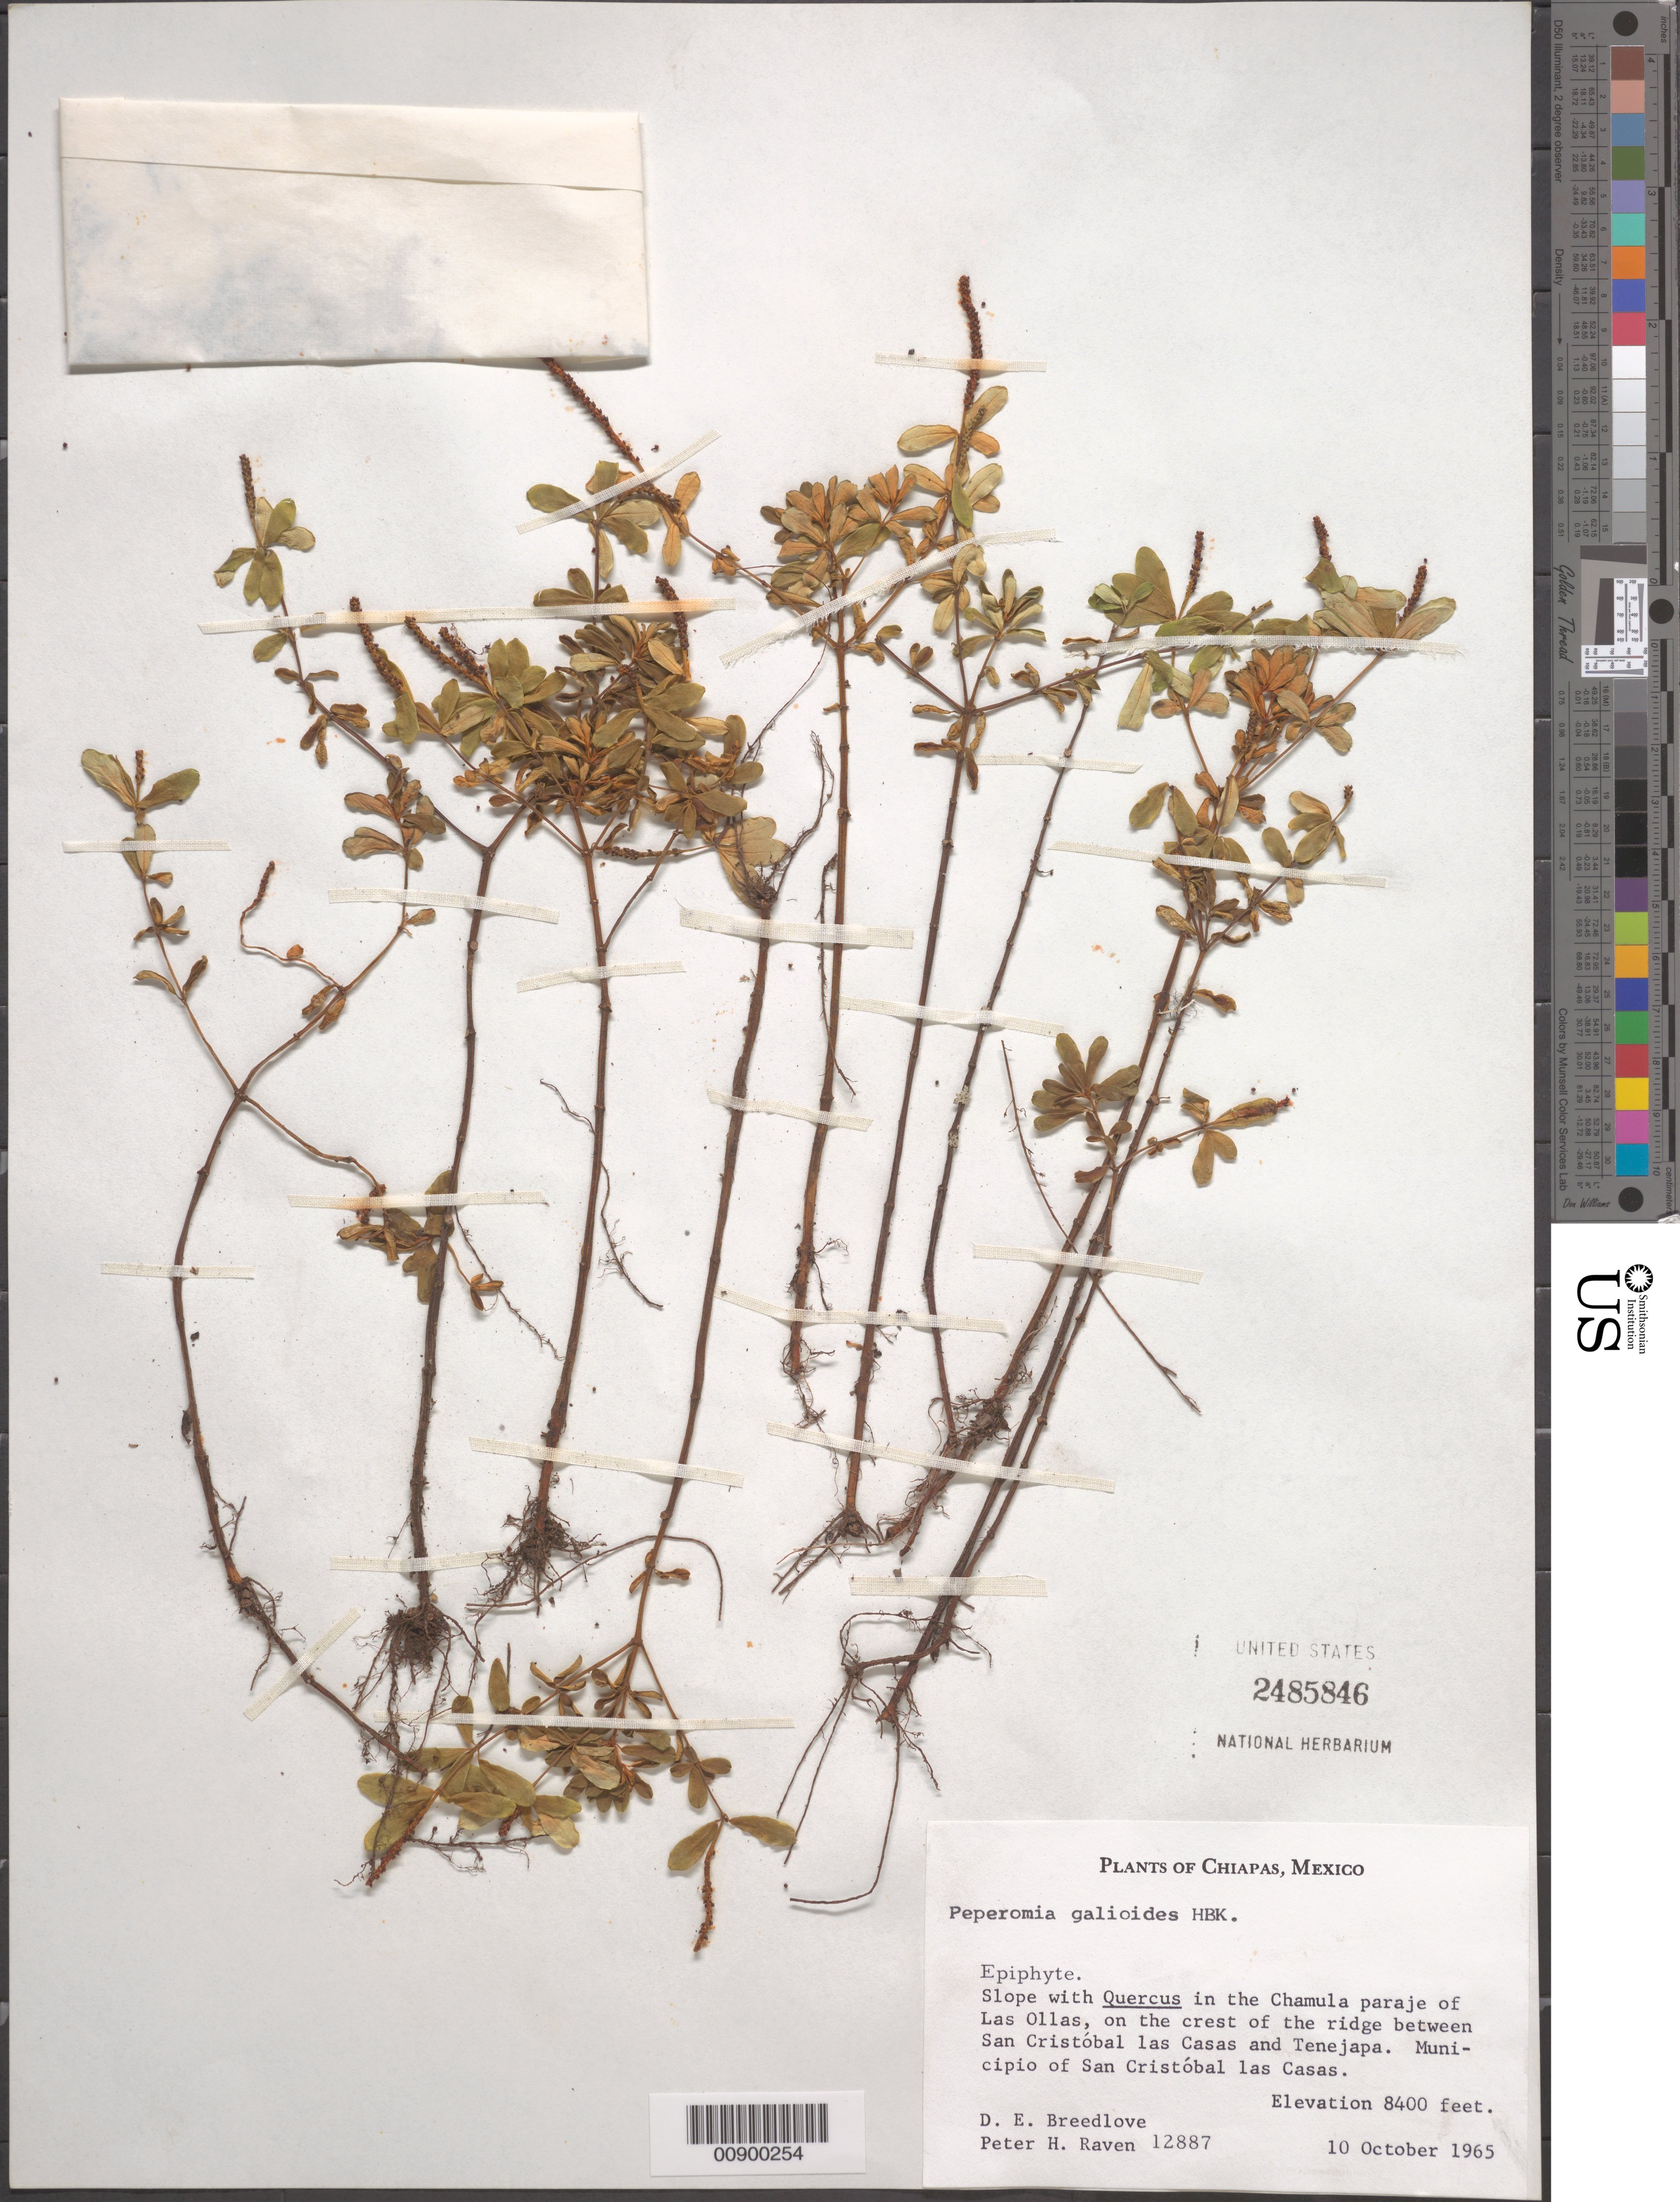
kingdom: Plantae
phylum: Tracheophyta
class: Magnoliopsida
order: Piperales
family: Piperaceae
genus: Peperomia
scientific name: Peperomia leptophylla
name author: Miq.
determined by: Jiménez, José Estaban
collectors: D. E. Breedlove & P. H. Raven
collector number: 12887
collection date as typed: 10 Oct 1965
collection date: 1965-10-10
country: Mexico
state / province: Chiapas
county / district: San Cristóbal de las Casas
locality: In the Chamula paraje of Las Ollas, on the crest of the ridge between San Cristóbal las Casas and Tenejapa. Municipio of San Cristóbal de las Casas, Chiapas.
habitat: Slope with Quercus.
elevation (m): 2560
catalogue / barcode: US 2485846